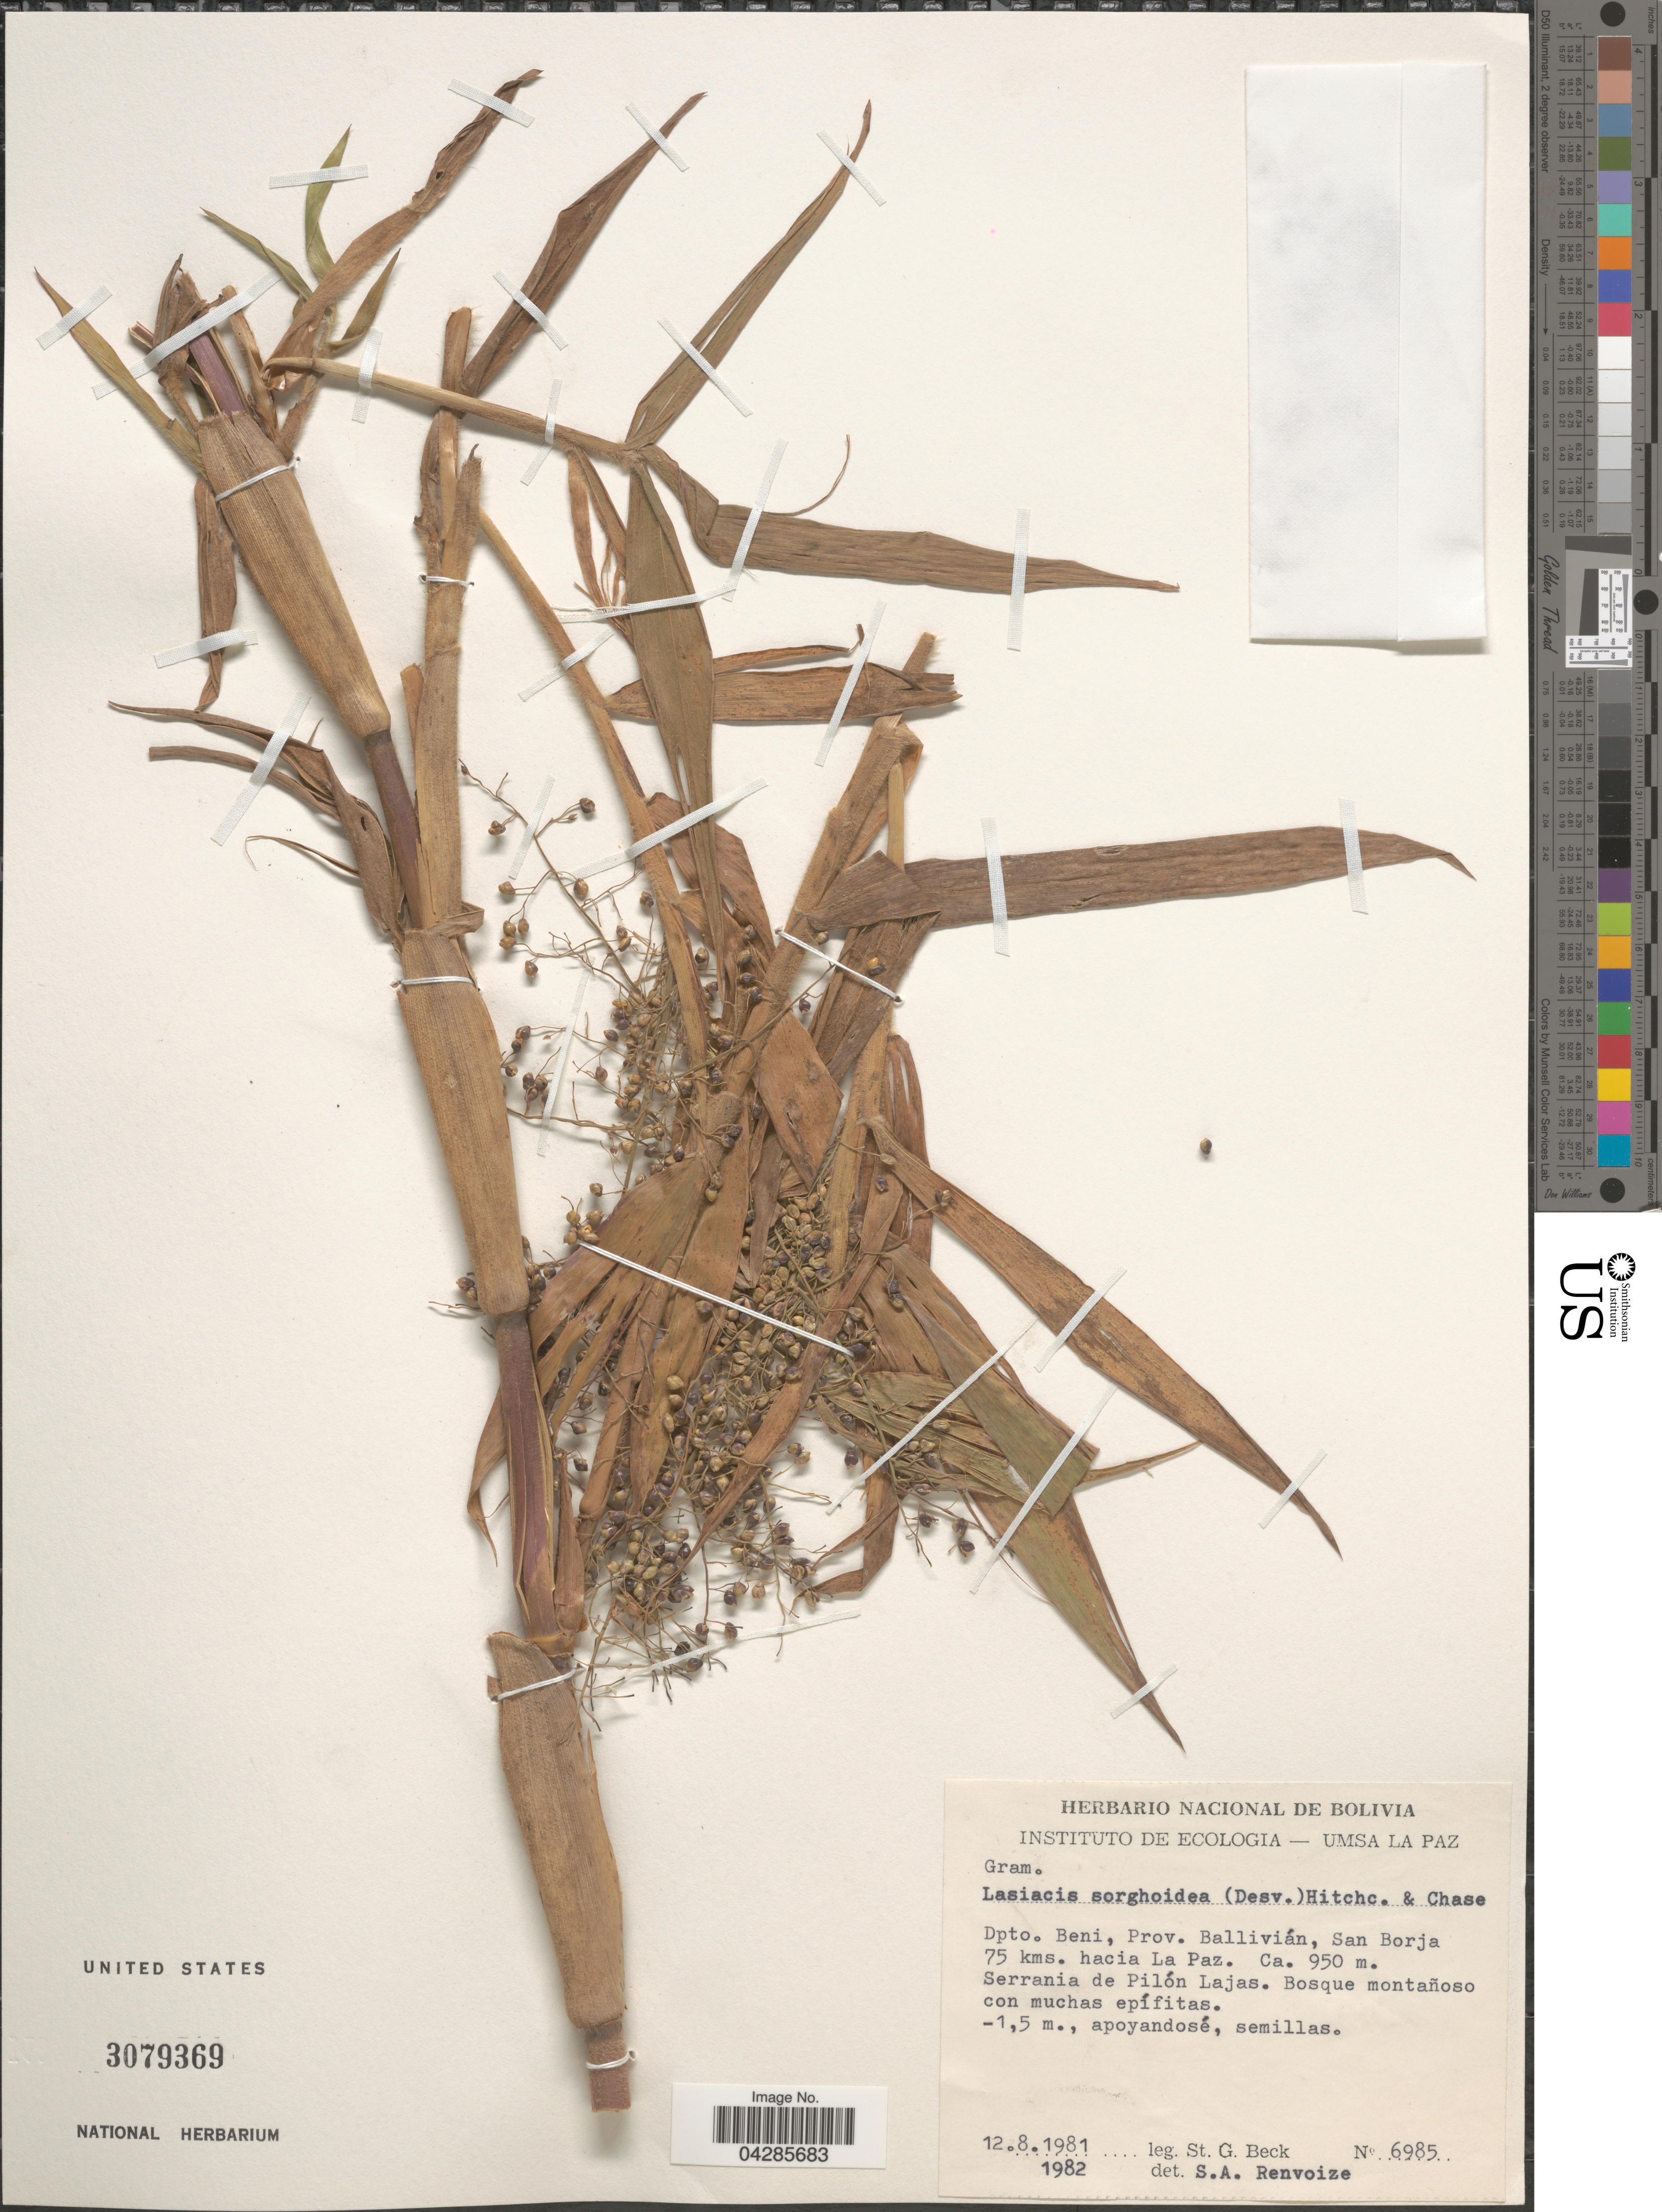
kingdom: Plantae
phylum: Tracheophyta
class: Liliopsida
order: Poales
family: Poaceae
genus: Lasiacis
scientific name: Lasiacis sorghoidea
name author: (Desv. ex Ham.) Hitchc. & Chase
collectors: S. G. Beck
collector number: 6985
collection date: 1981-08-12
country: Bolivia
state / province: Beni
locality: Dpto. Beni, Prov. Ballivián, San Borja 75 kms. hacia La Paz. Serrania de Pilón.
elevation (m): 950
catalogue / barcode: US 3079369